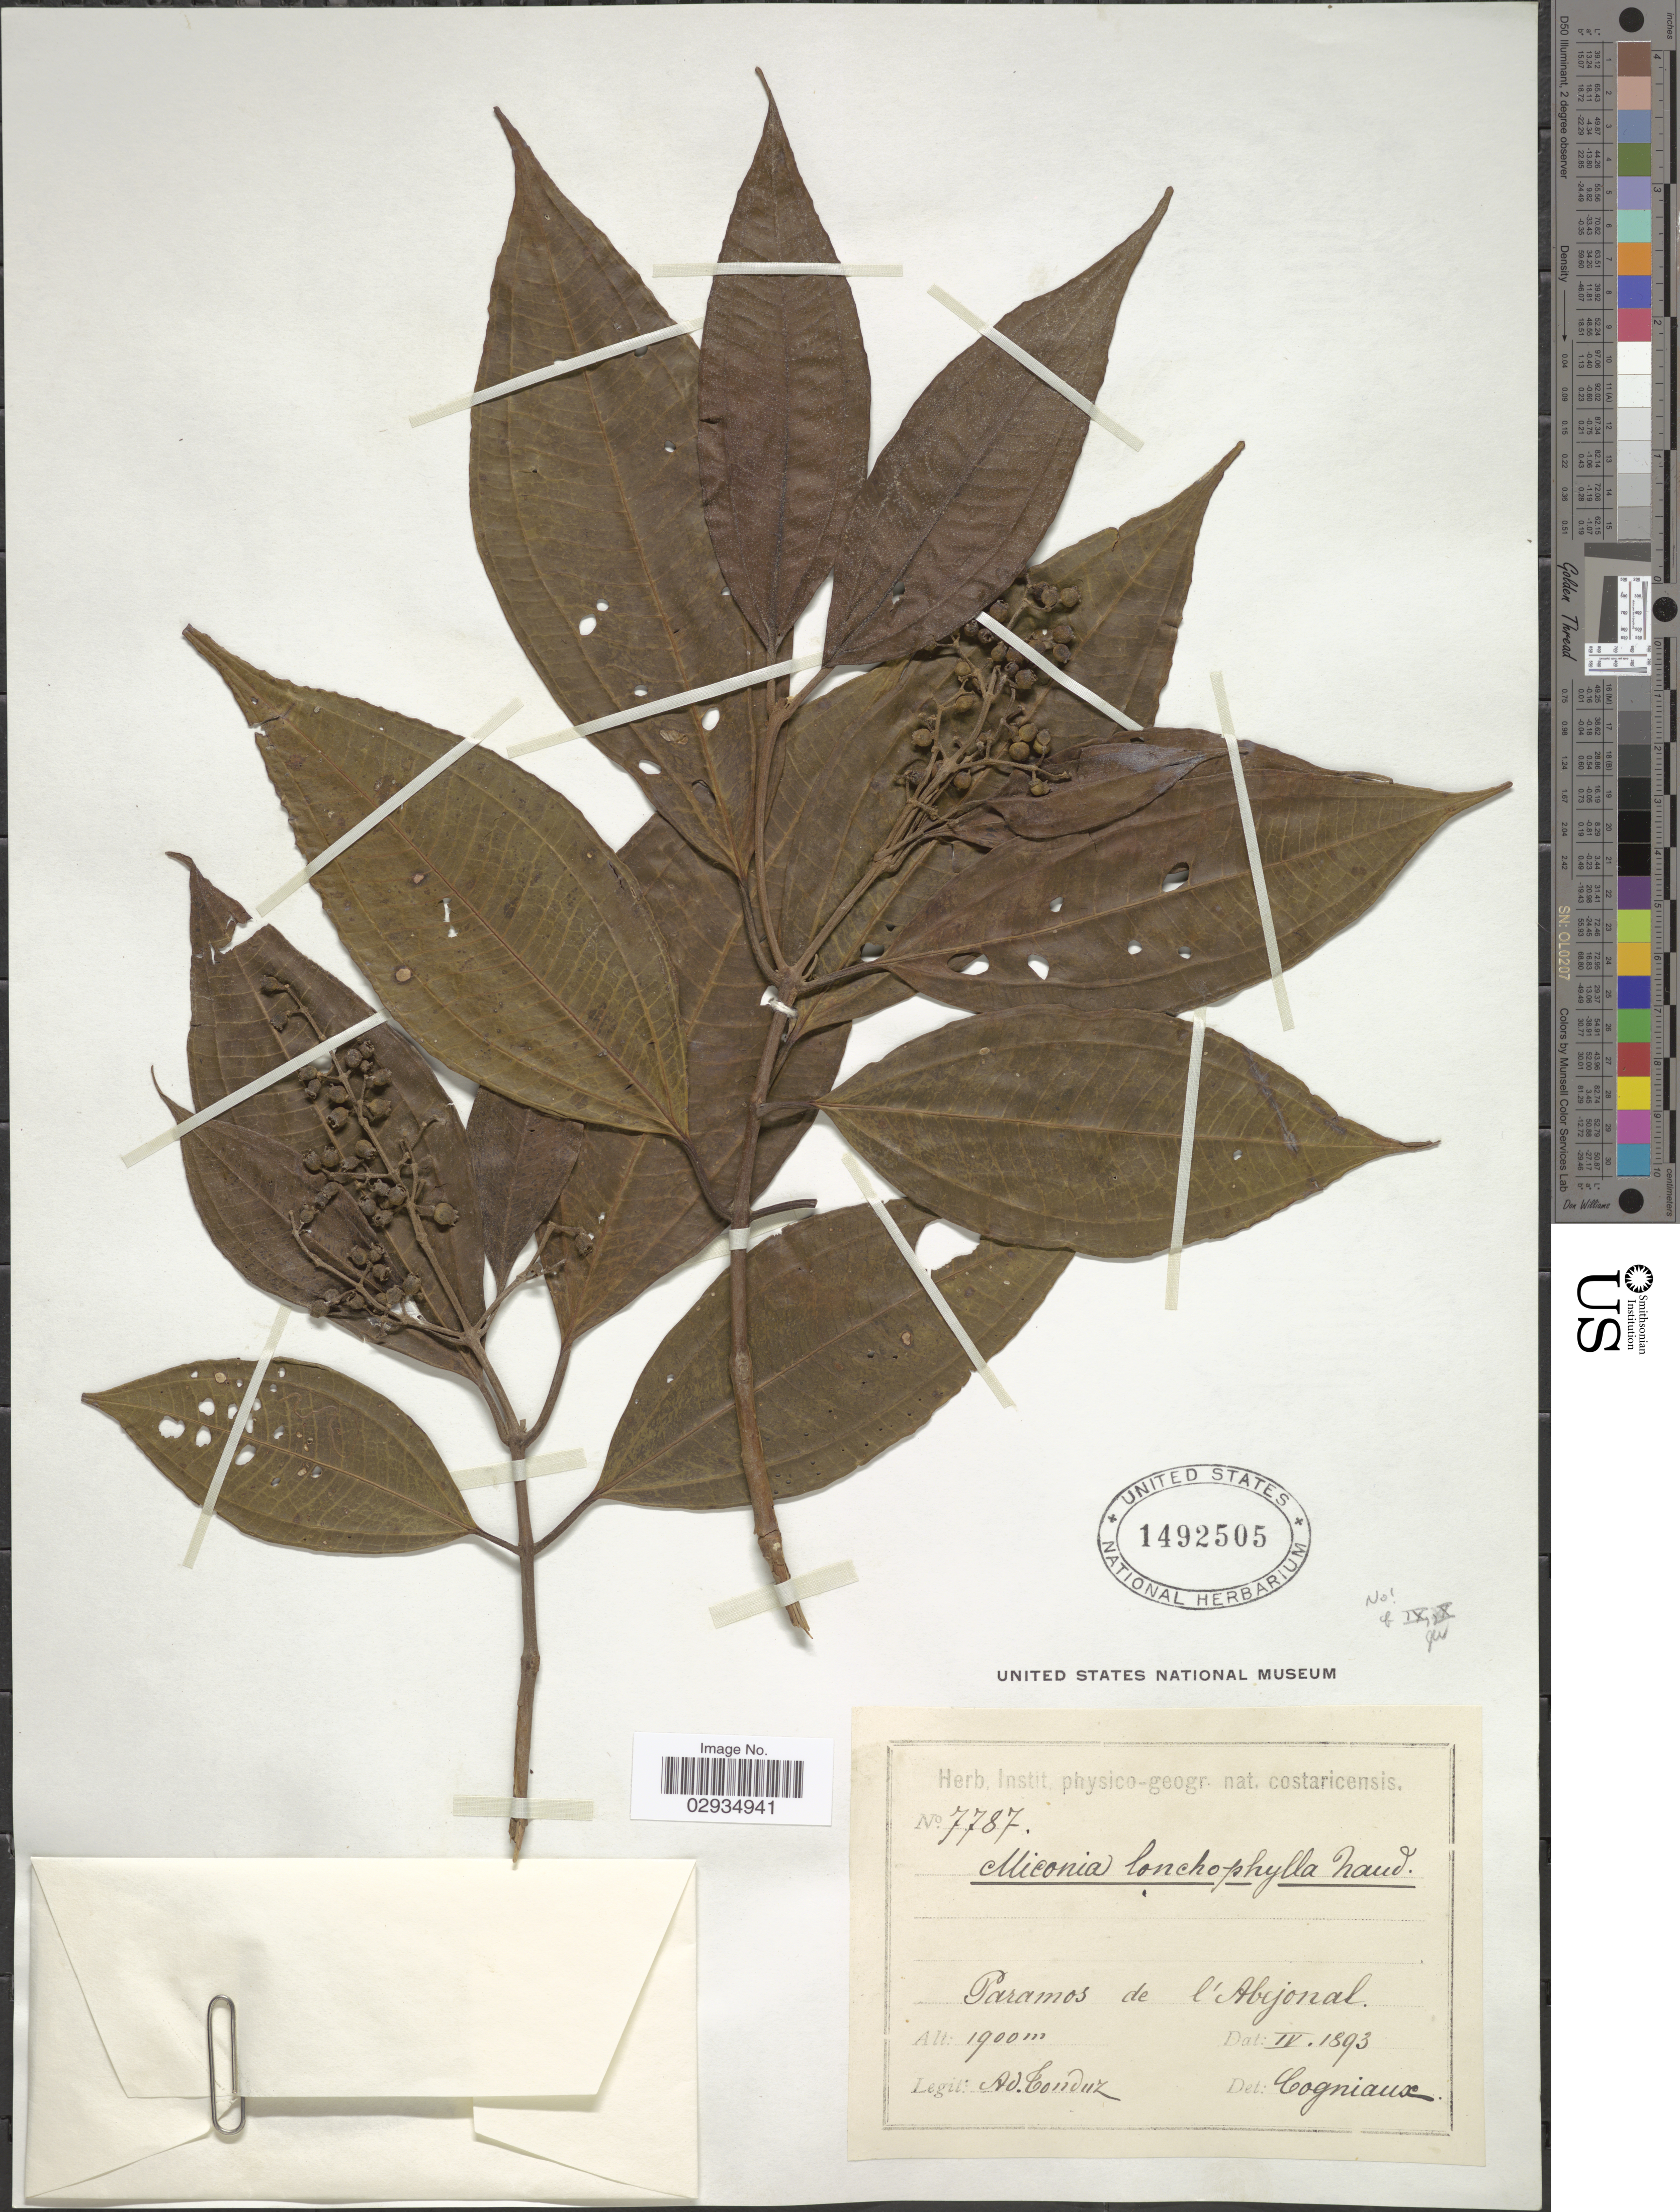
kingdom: Plantae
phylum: Tracheophyta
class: Magnoliopsida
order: Myrtales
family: Melastomataceae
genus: Miconia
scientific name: Miconia lonchophylla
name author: Naudin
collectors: A. Tonduz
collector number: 7787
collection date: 1893-04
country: Costa Rica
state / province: San José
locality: Paramos de l'Abejonal.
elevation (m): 1900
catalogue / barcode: US 1492505